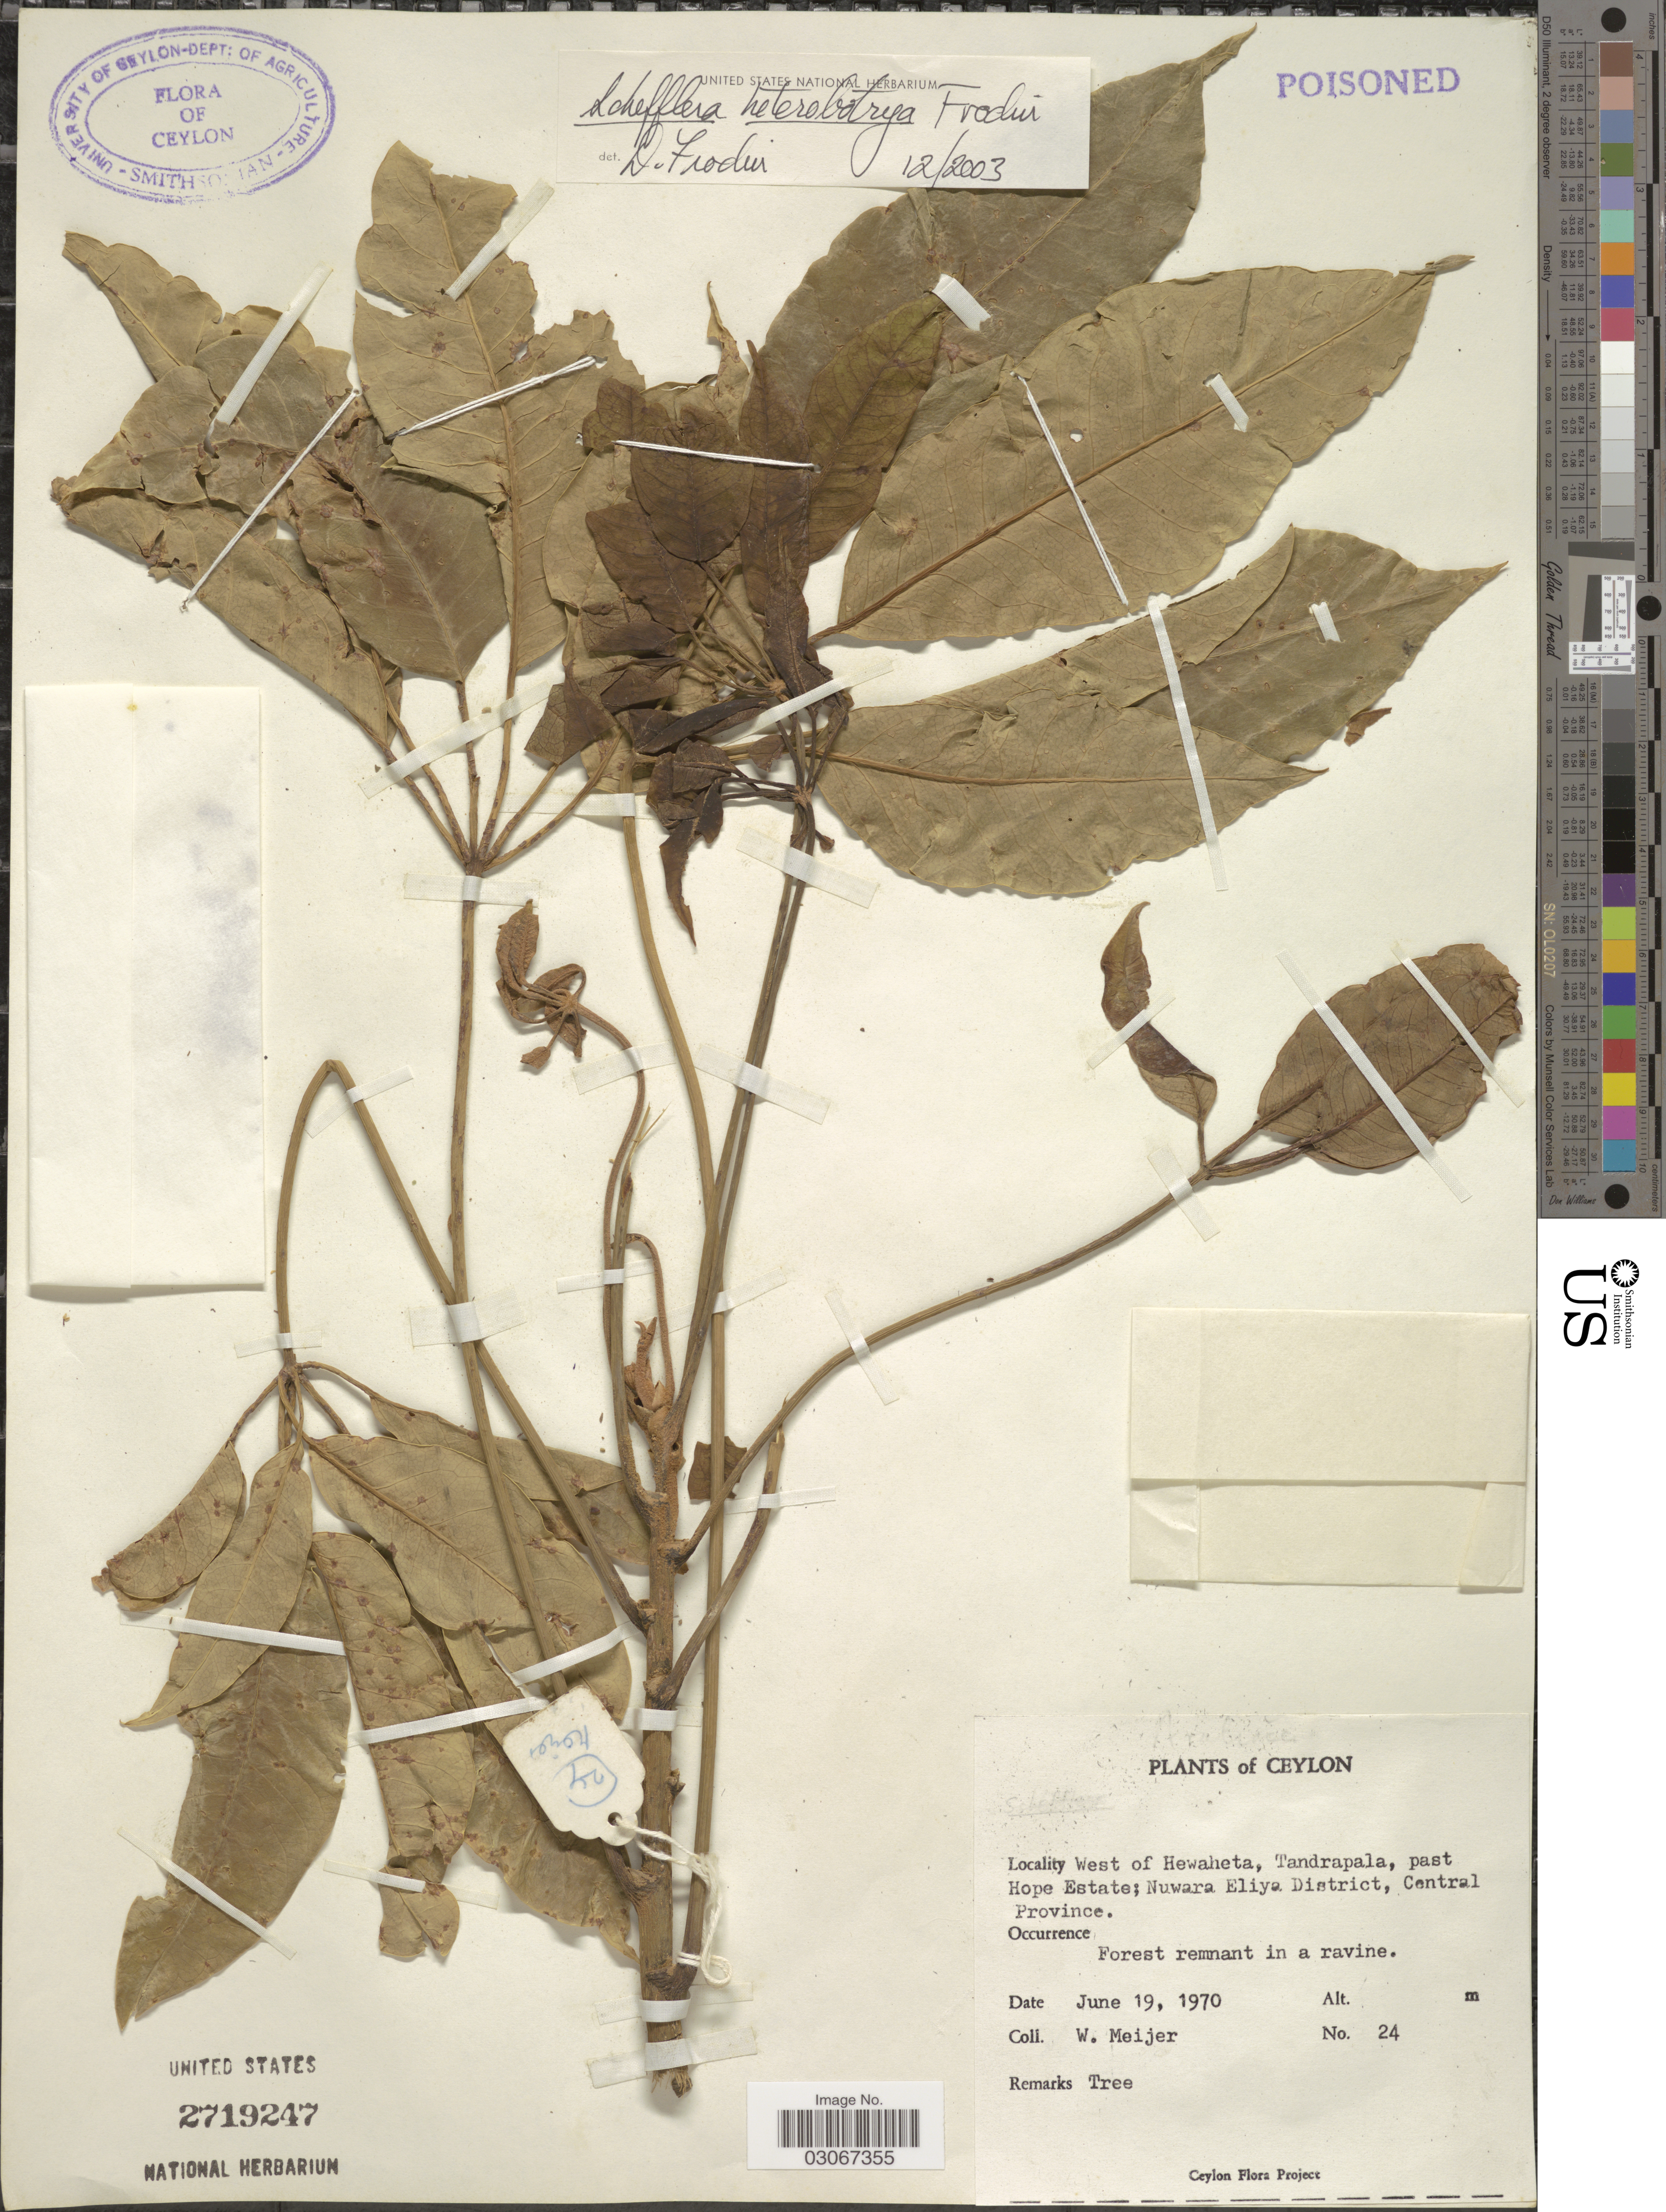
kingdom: Plantae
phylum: Tracheophyta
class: Magnoliopsida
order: Apiales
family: Araliaceae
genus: Schefflera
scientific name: Schefflera heterobotrya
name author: Frodin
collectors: W. Meijer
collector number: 24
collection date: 1970-06-19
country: Sri Lanka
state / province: Central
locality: West of Hewaheta, Tandrapala, past Hope Estate; Nuwara Eliya District, Central Province.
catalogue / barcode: US 2719247